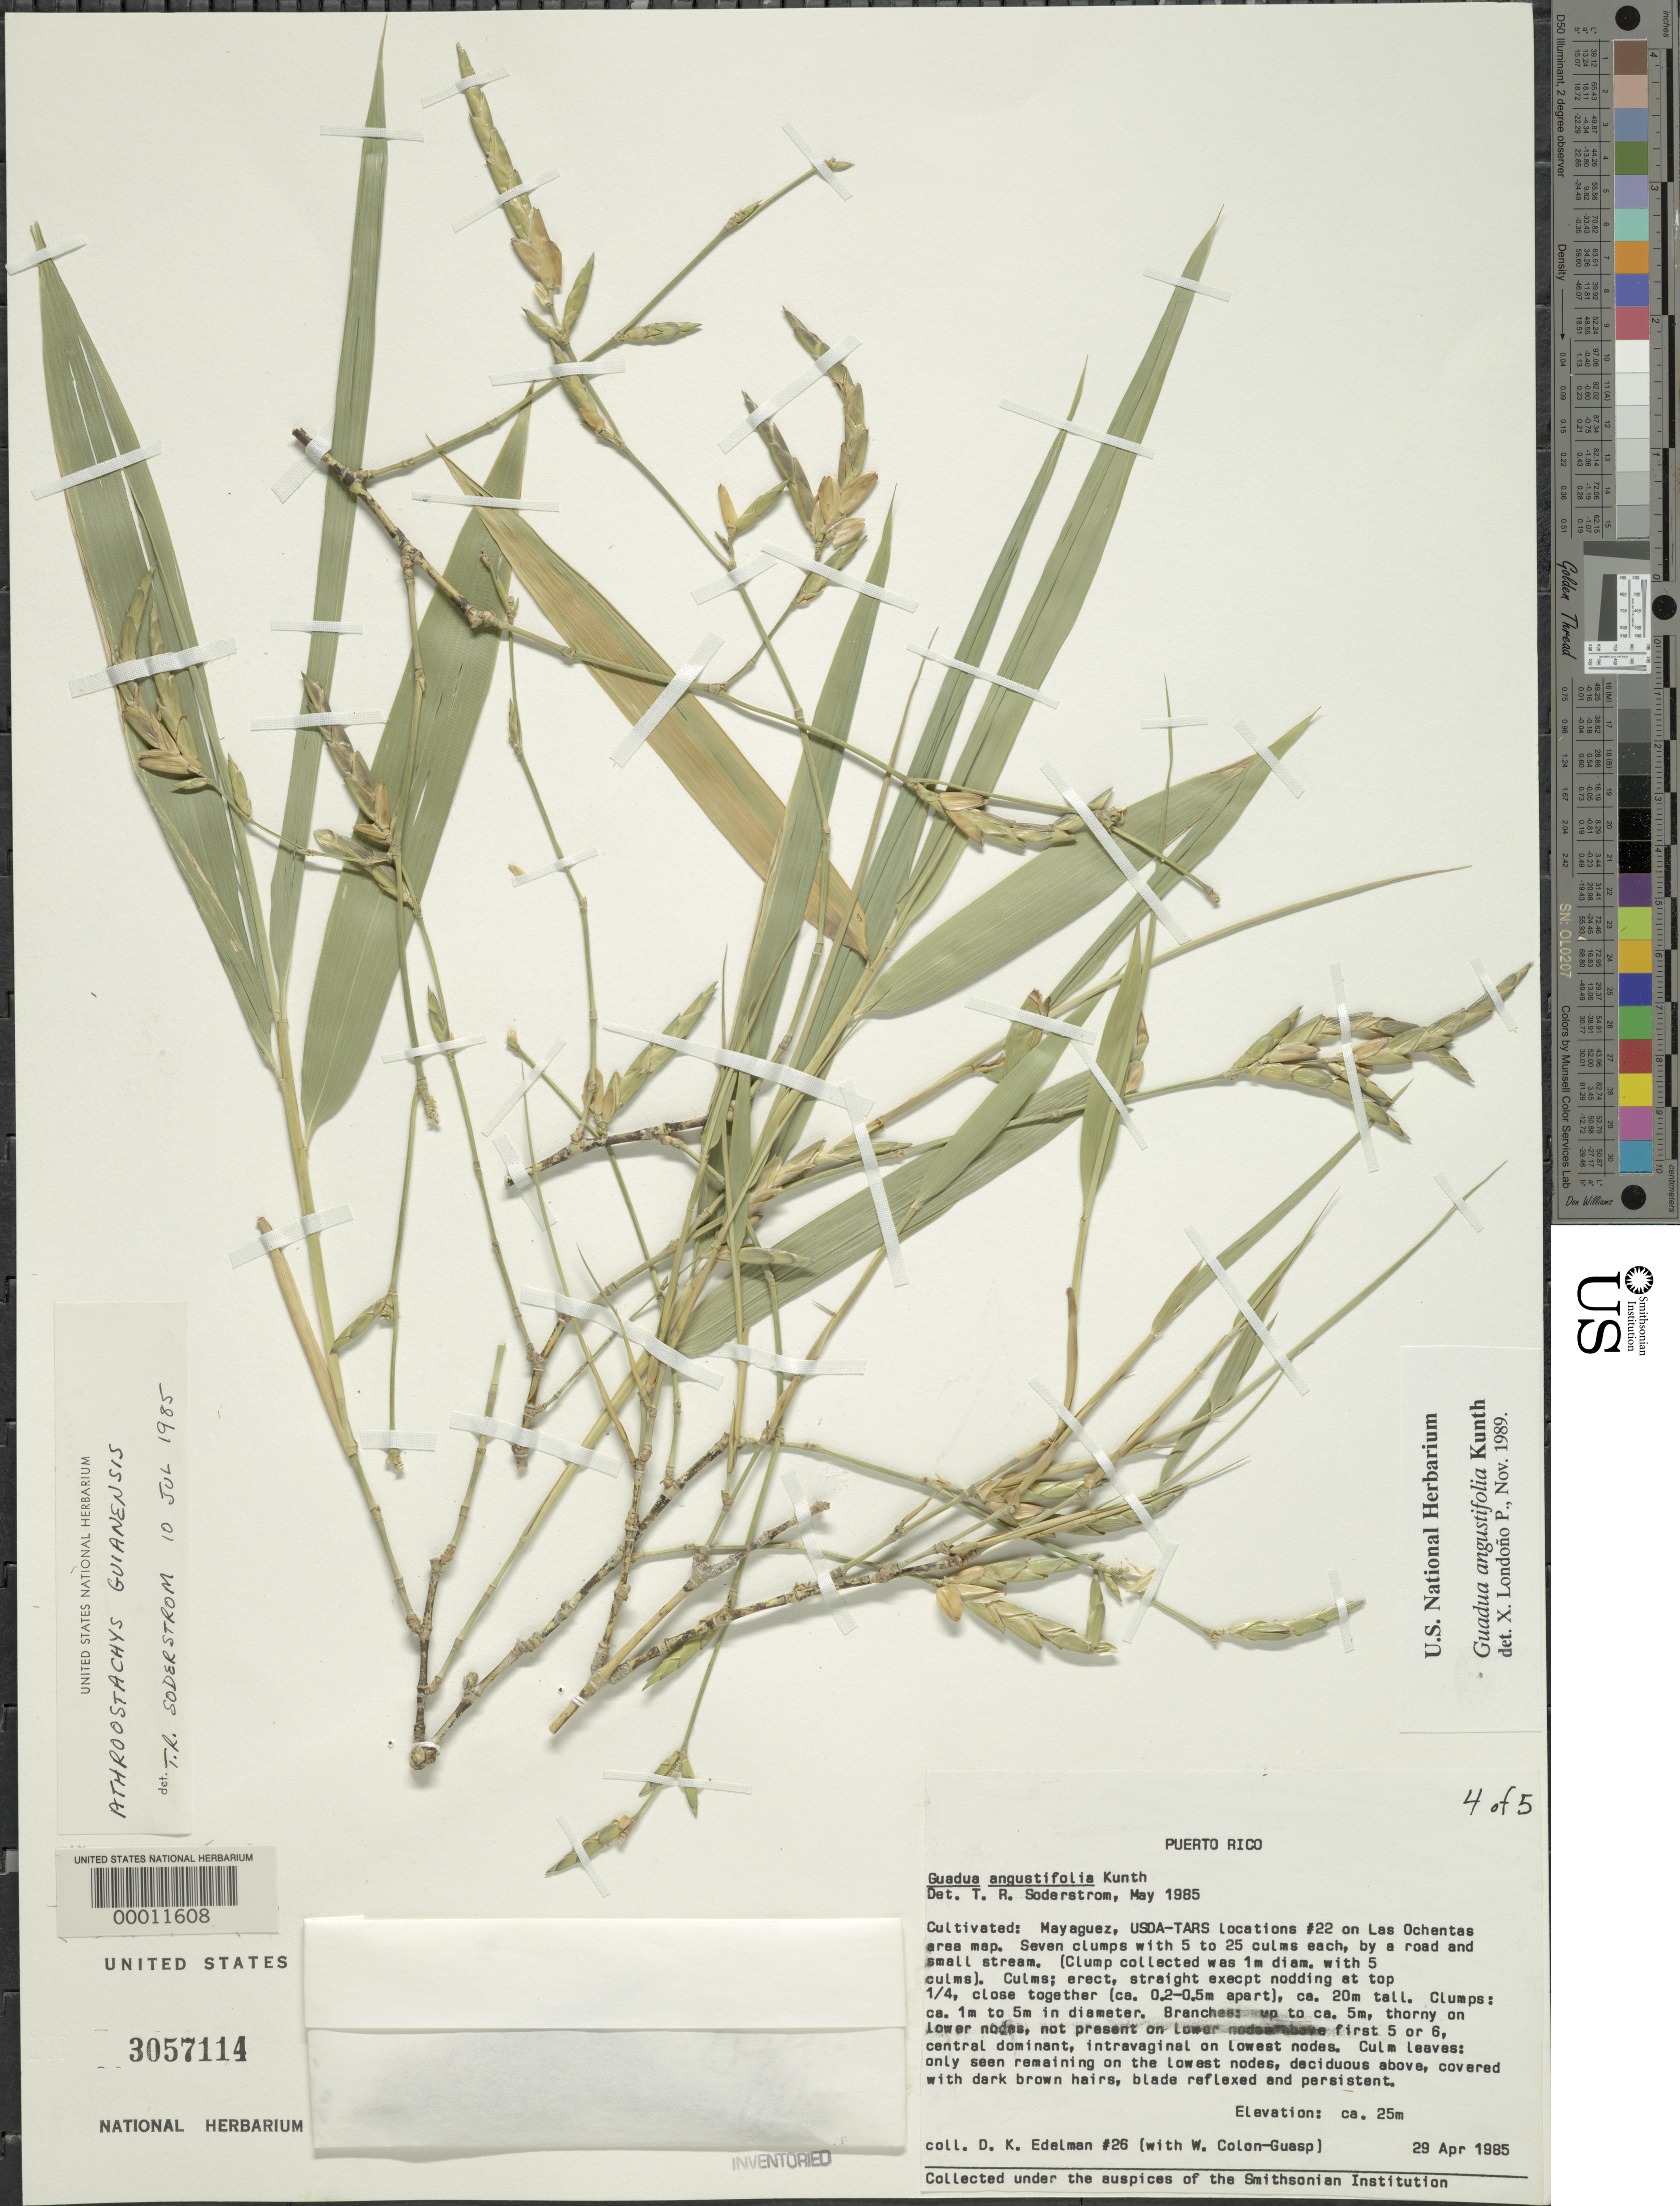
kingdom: Plantae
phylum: Tracheophyta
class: Liliopsida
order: Poales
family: Poaceae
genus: Guadua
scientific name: Guadua angustifolia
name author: Kunth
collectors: D. Edelman & W. Colon Guasp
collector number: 26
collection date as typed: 29 Apr 1985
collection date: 1985-04-29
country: Puerto Rico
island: Greater Antilles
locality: Mayaguez, usda-tars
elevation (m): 25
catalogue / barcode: US 3057114